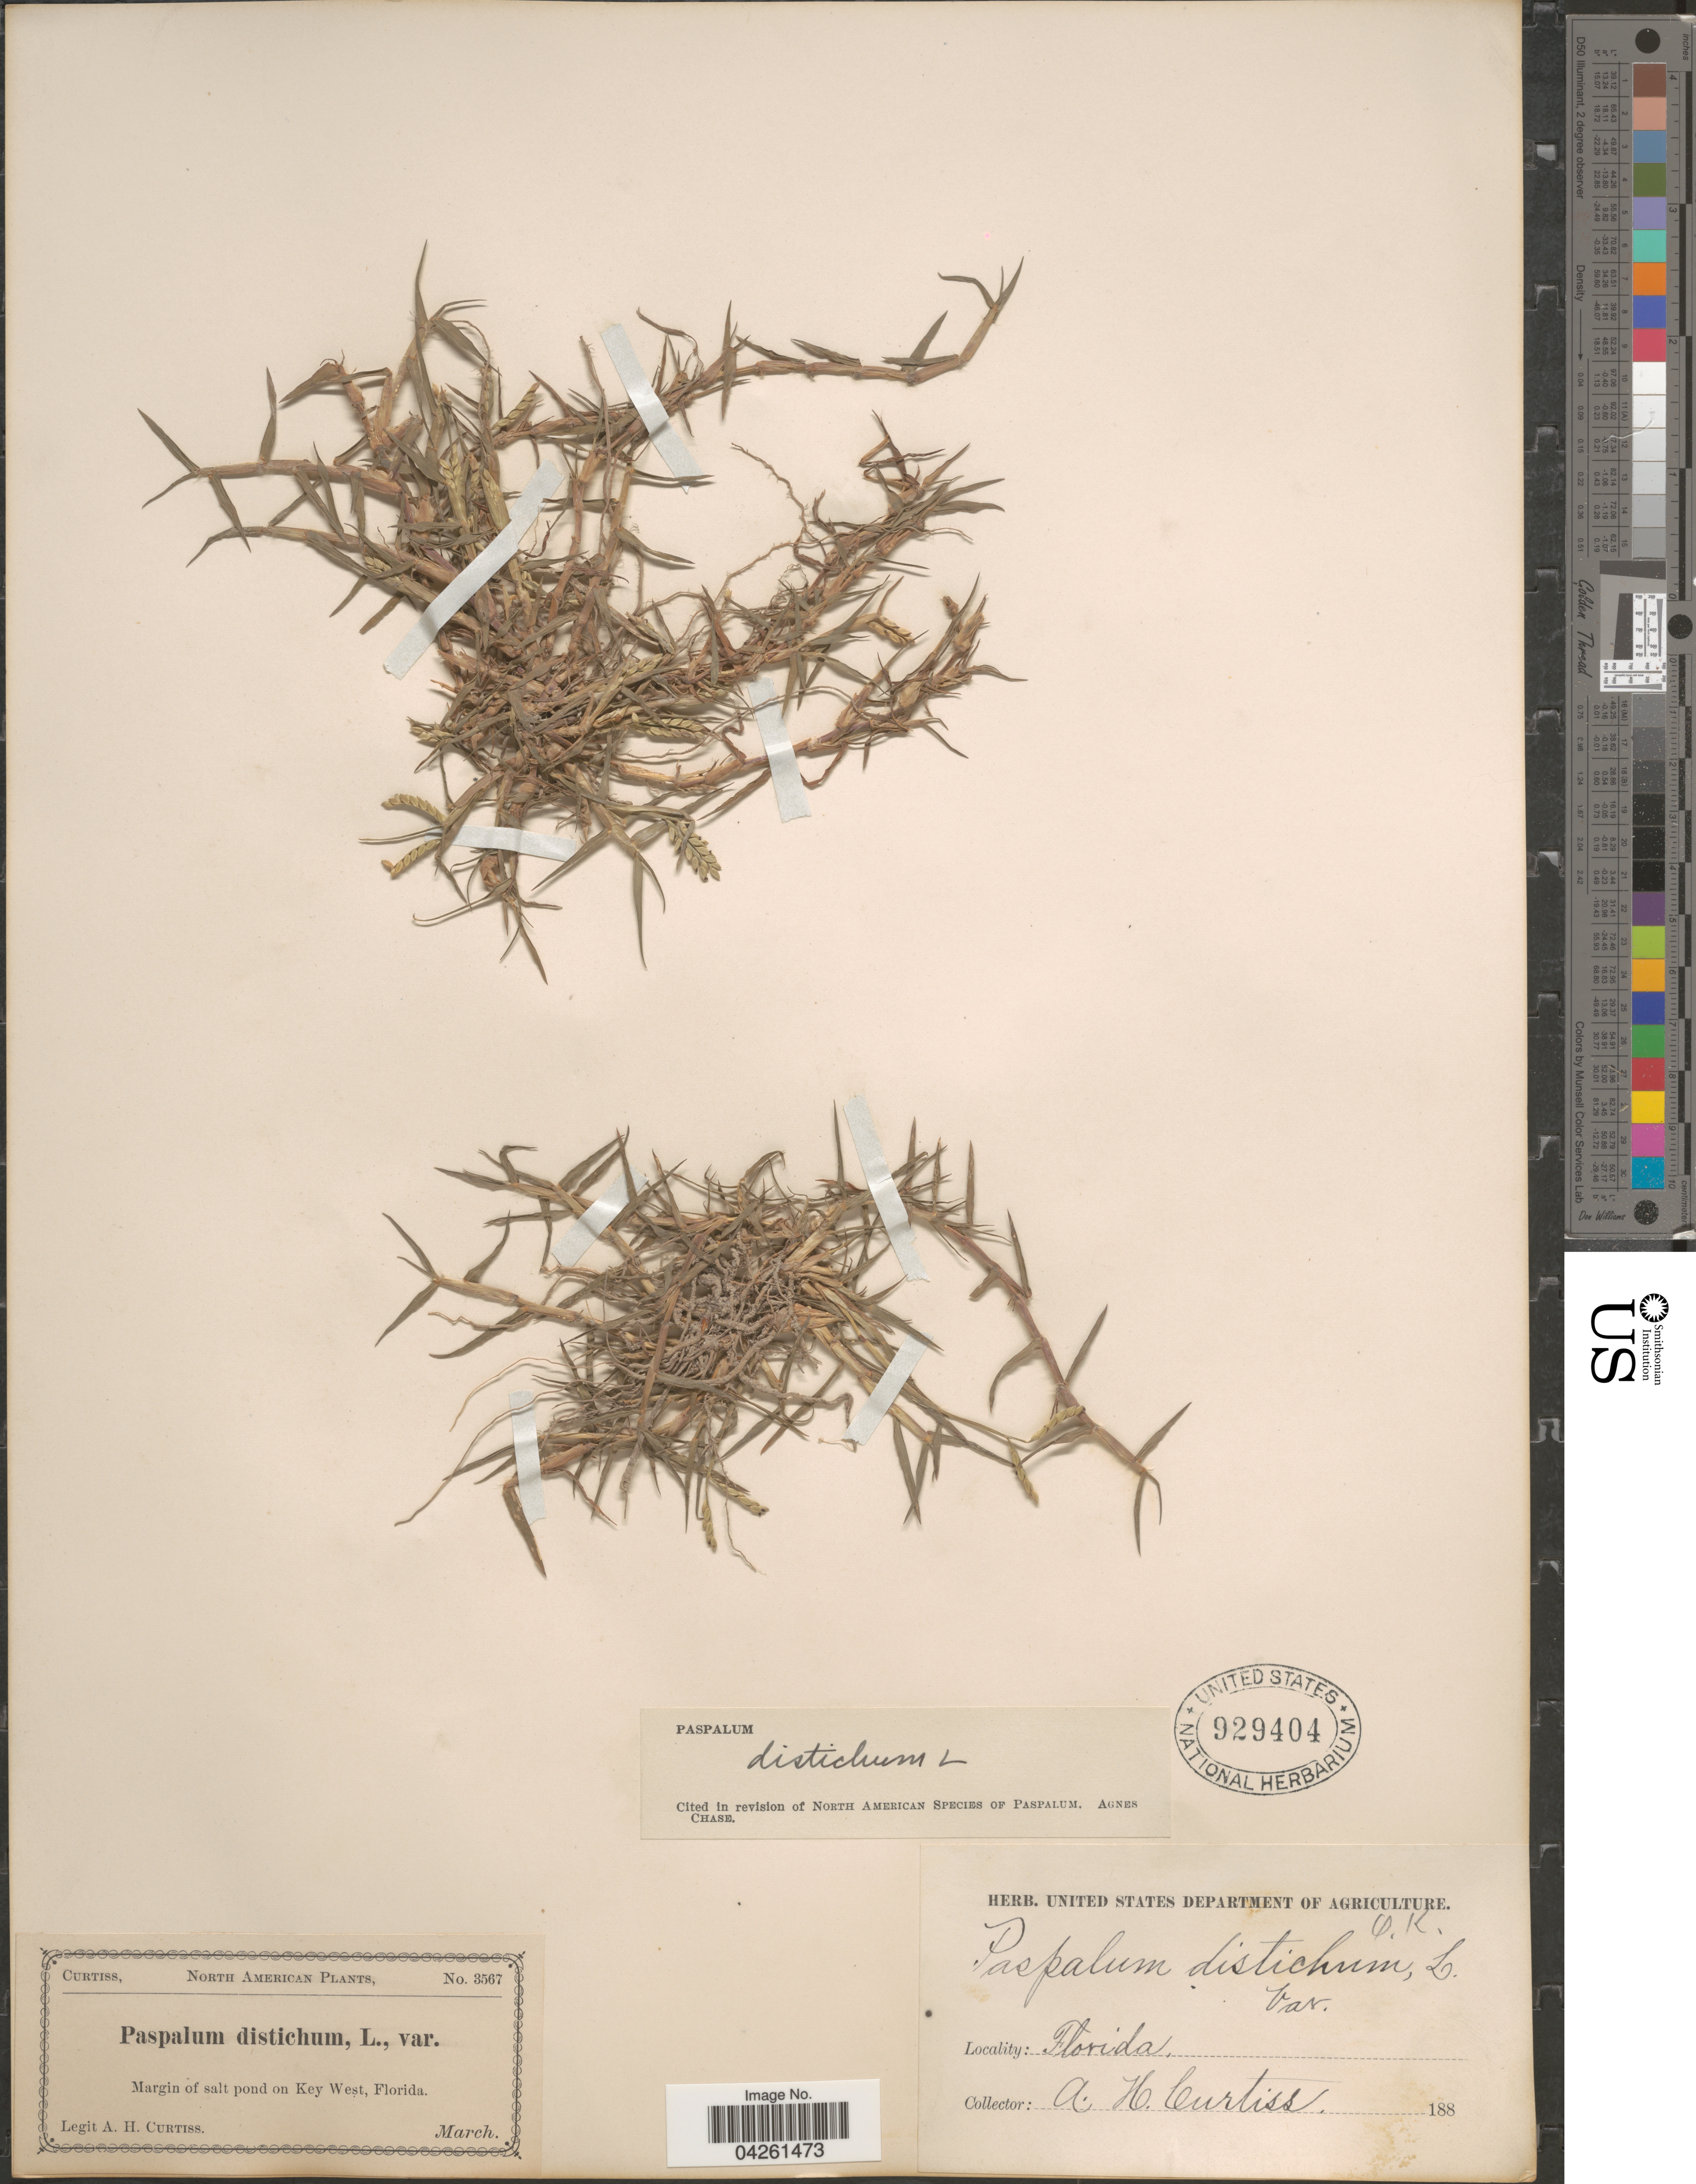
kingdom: Plantae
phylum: Tracheophyta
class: Liliopsida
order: Poales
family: Poaceae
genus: Paspalum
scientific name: Paspalum distichum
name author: L.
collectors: A. H. Curtiss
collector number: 3567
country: United States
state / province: Florida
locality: Margin of salt pond on Key West.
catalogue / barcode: US 929404